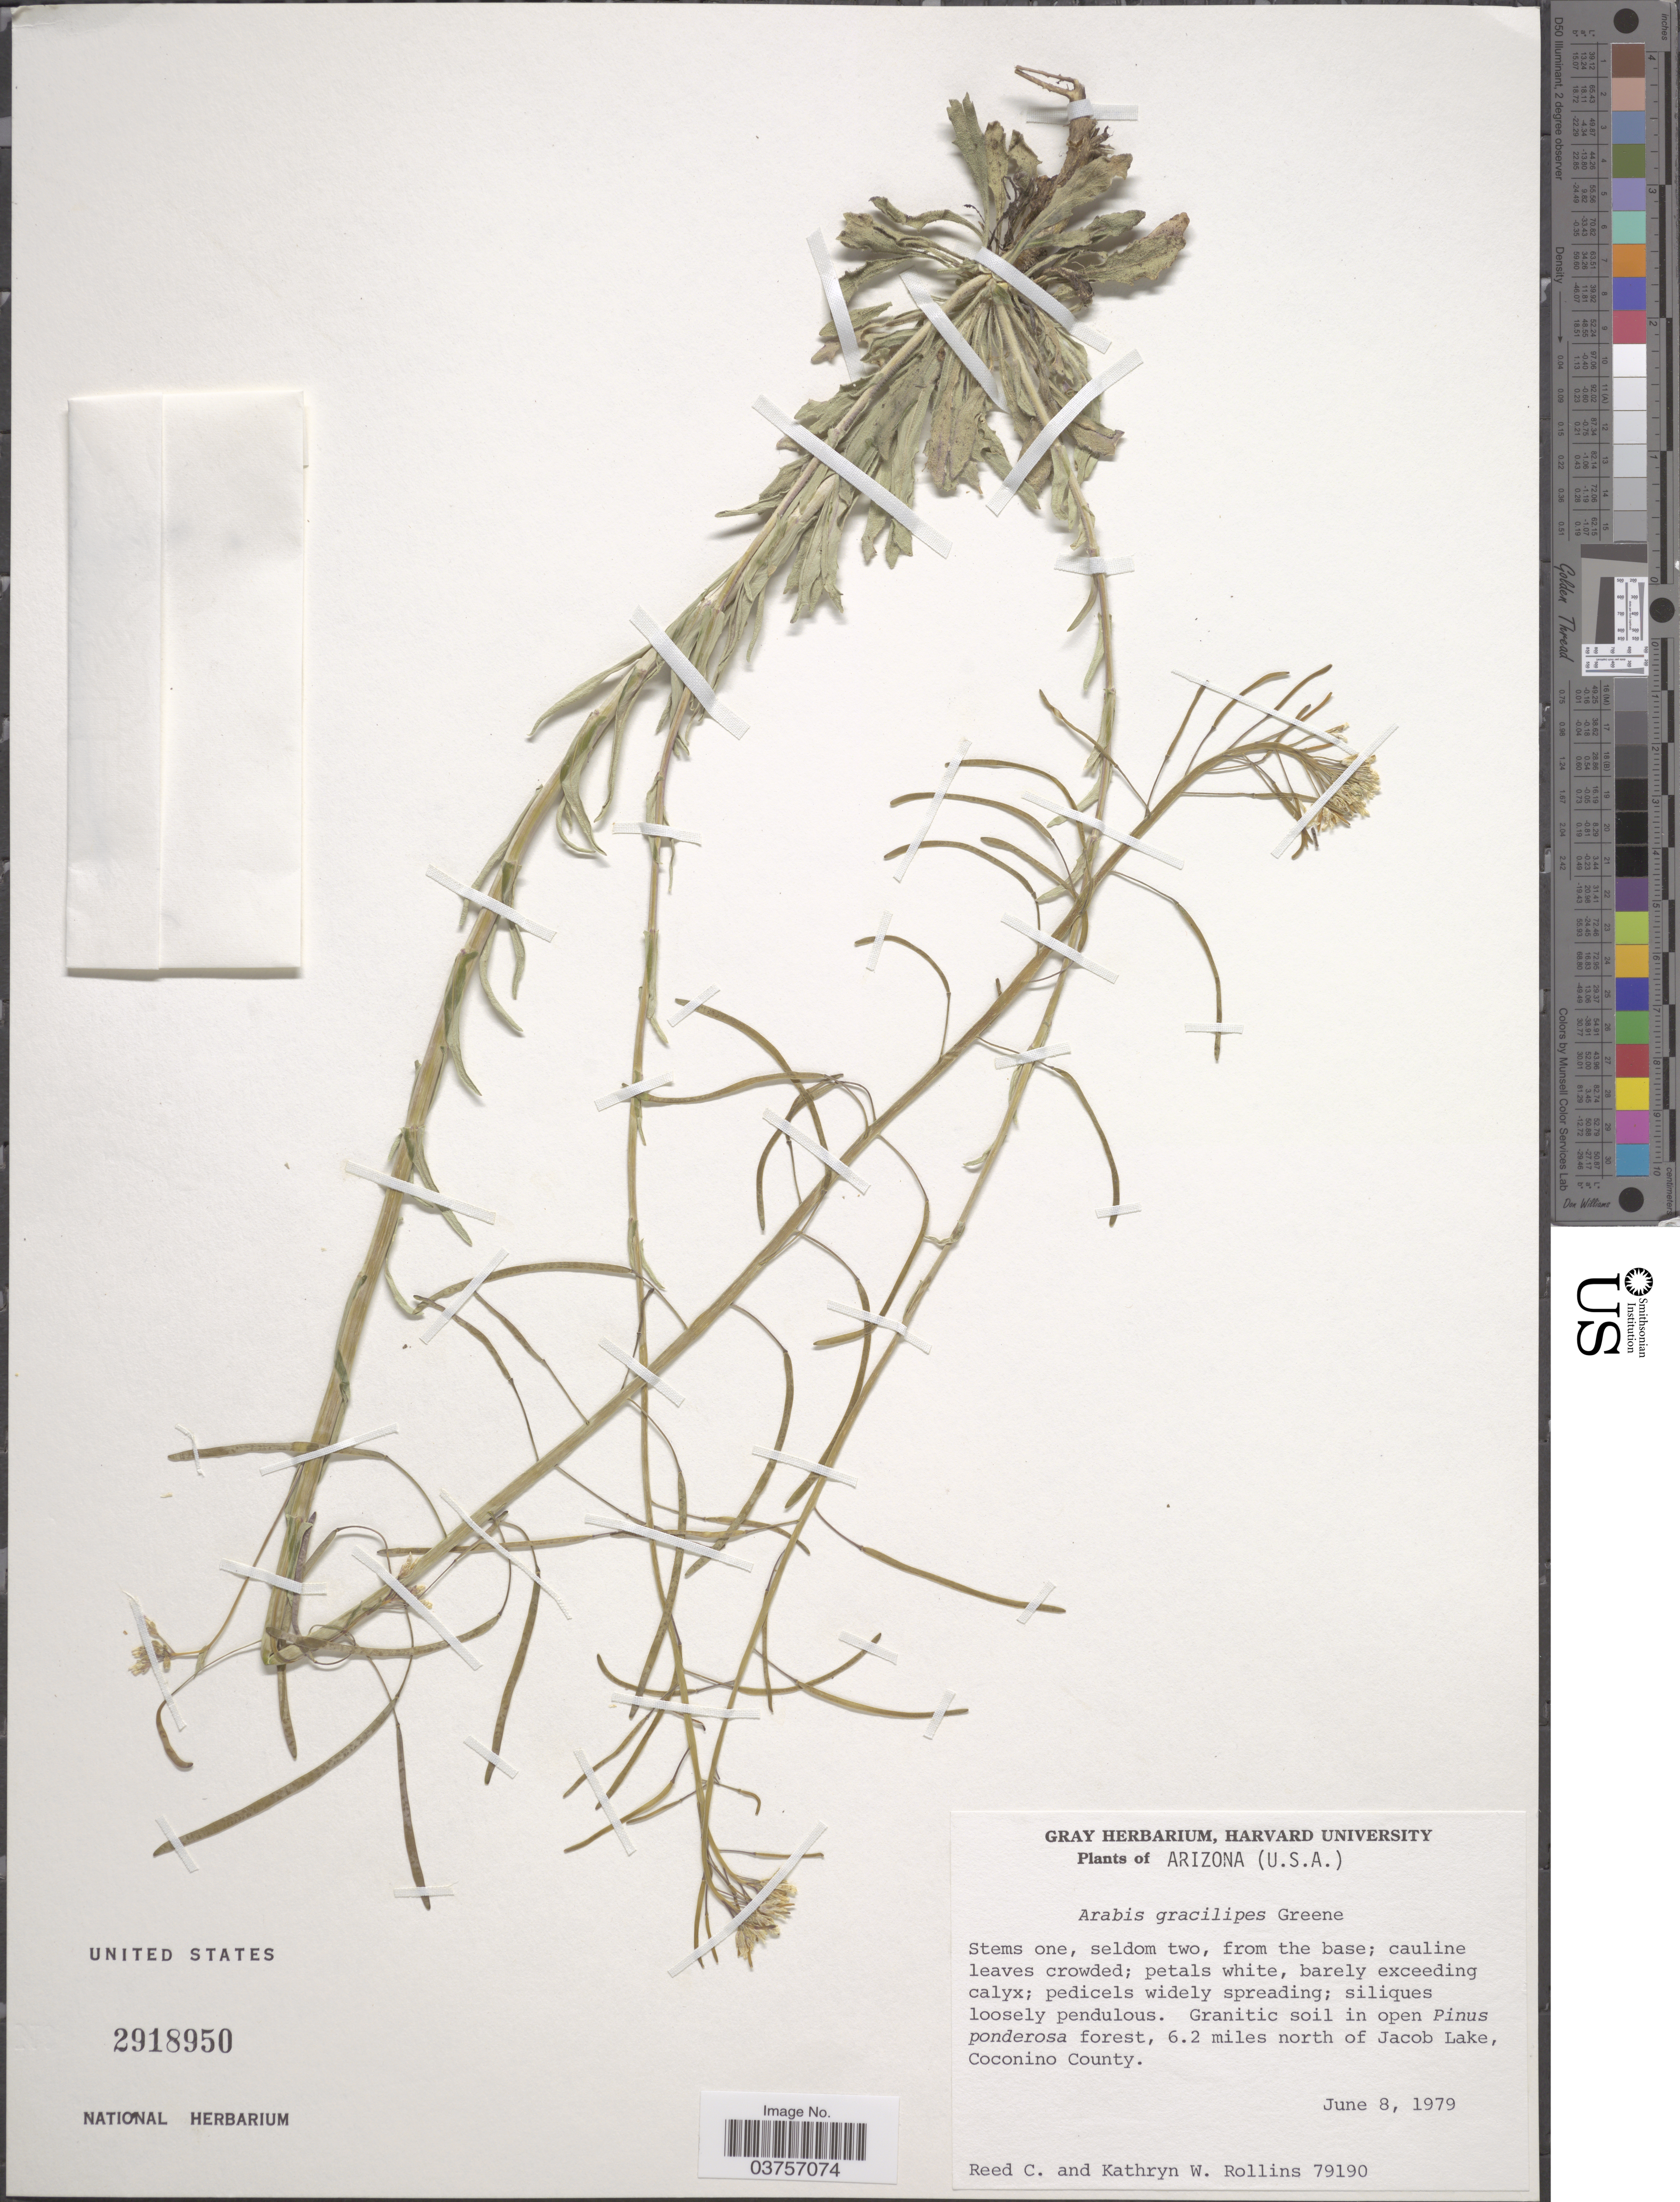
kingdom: Plantae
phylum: Tracheophyta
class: Magnoliopsida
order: Brassicales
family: Brassicaceae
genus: Arabis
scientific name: Arabis gracilipes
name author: Greene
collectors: R. C. Rollins & K. W. Rollins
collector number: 79190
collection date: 1979-06-08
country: United States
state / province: Arizona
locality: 6.2 miles north of Jacob Lake, Coconino County.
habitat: granitic soil in open forest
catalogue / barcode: US 2918950